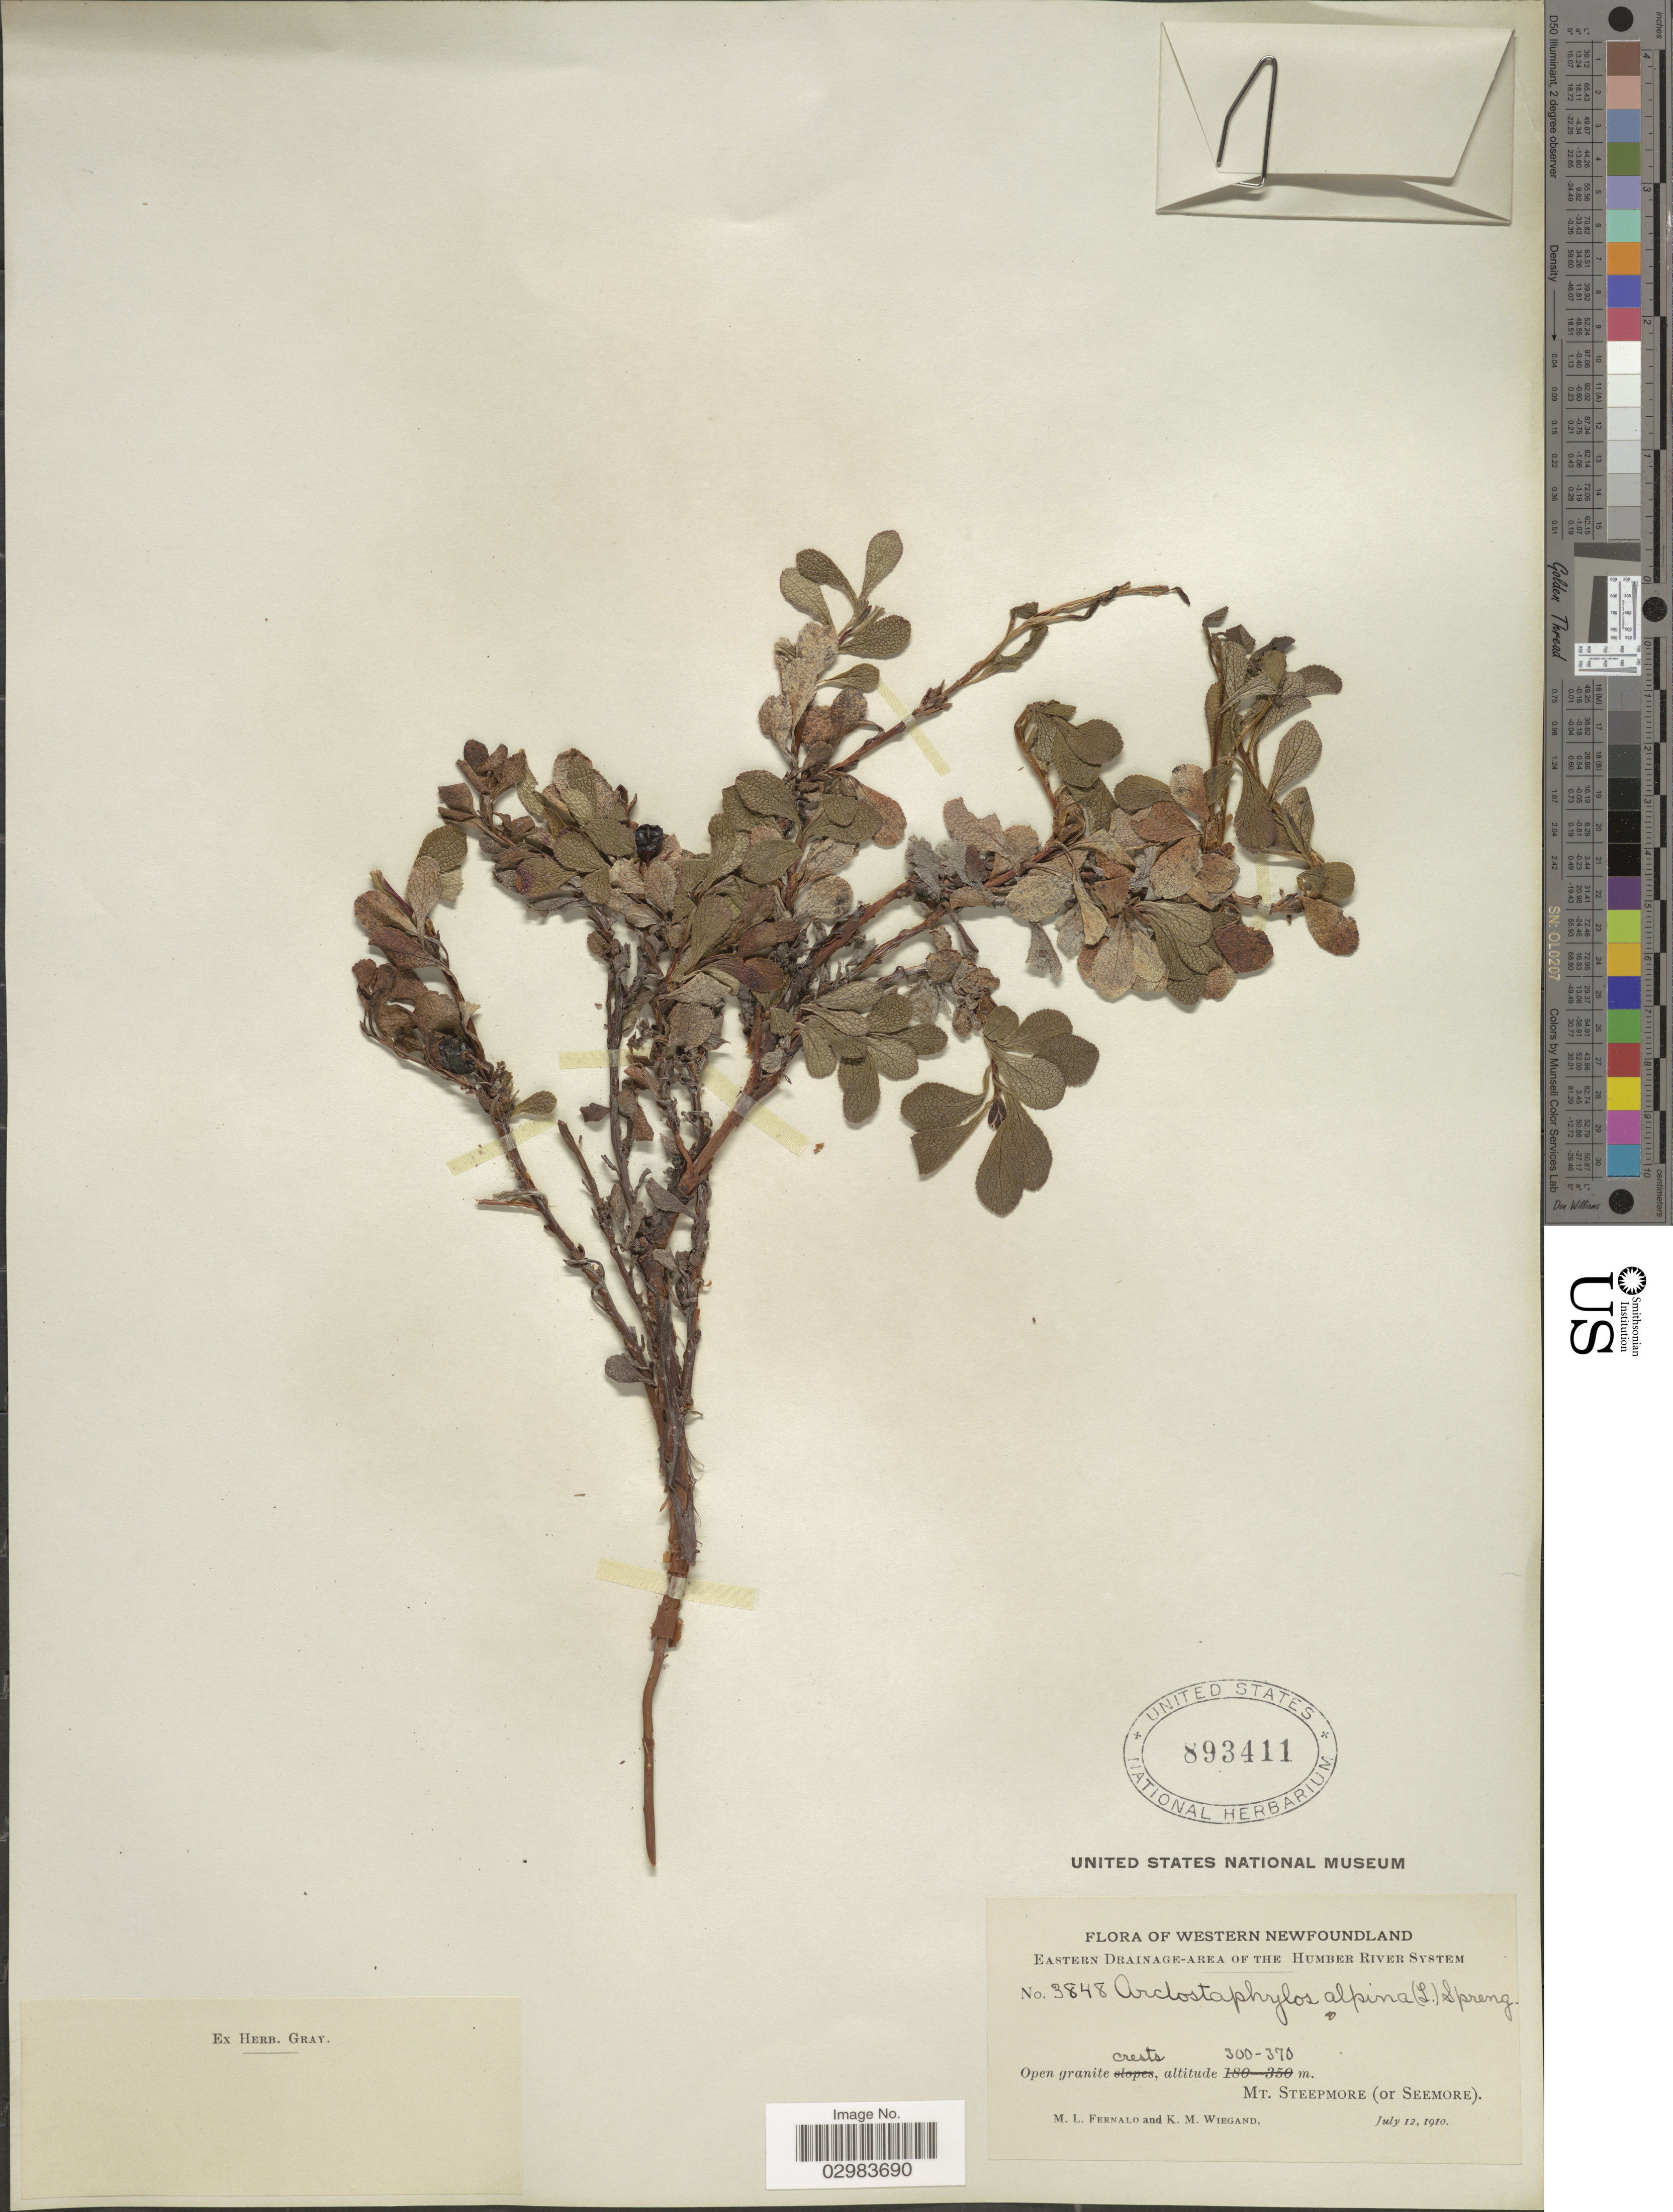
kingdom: Plantae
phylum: Tracheophyta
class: Magnoliopsida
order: Ericales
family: Ericaceae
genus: Arctostaphylos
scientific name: Arctostaphylos alpina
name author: (L.) Spreng.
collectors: M. L. Fernald & K. M. Wiegand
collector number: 3848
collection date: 1910-07-12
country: Canada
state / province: Newfoundland and Labrador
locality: Western Newfoundland. Eastern Drainage-Area of the Humbert River System. Mt Steepmore (or Seemore)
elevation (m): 300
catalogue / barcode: US 893411